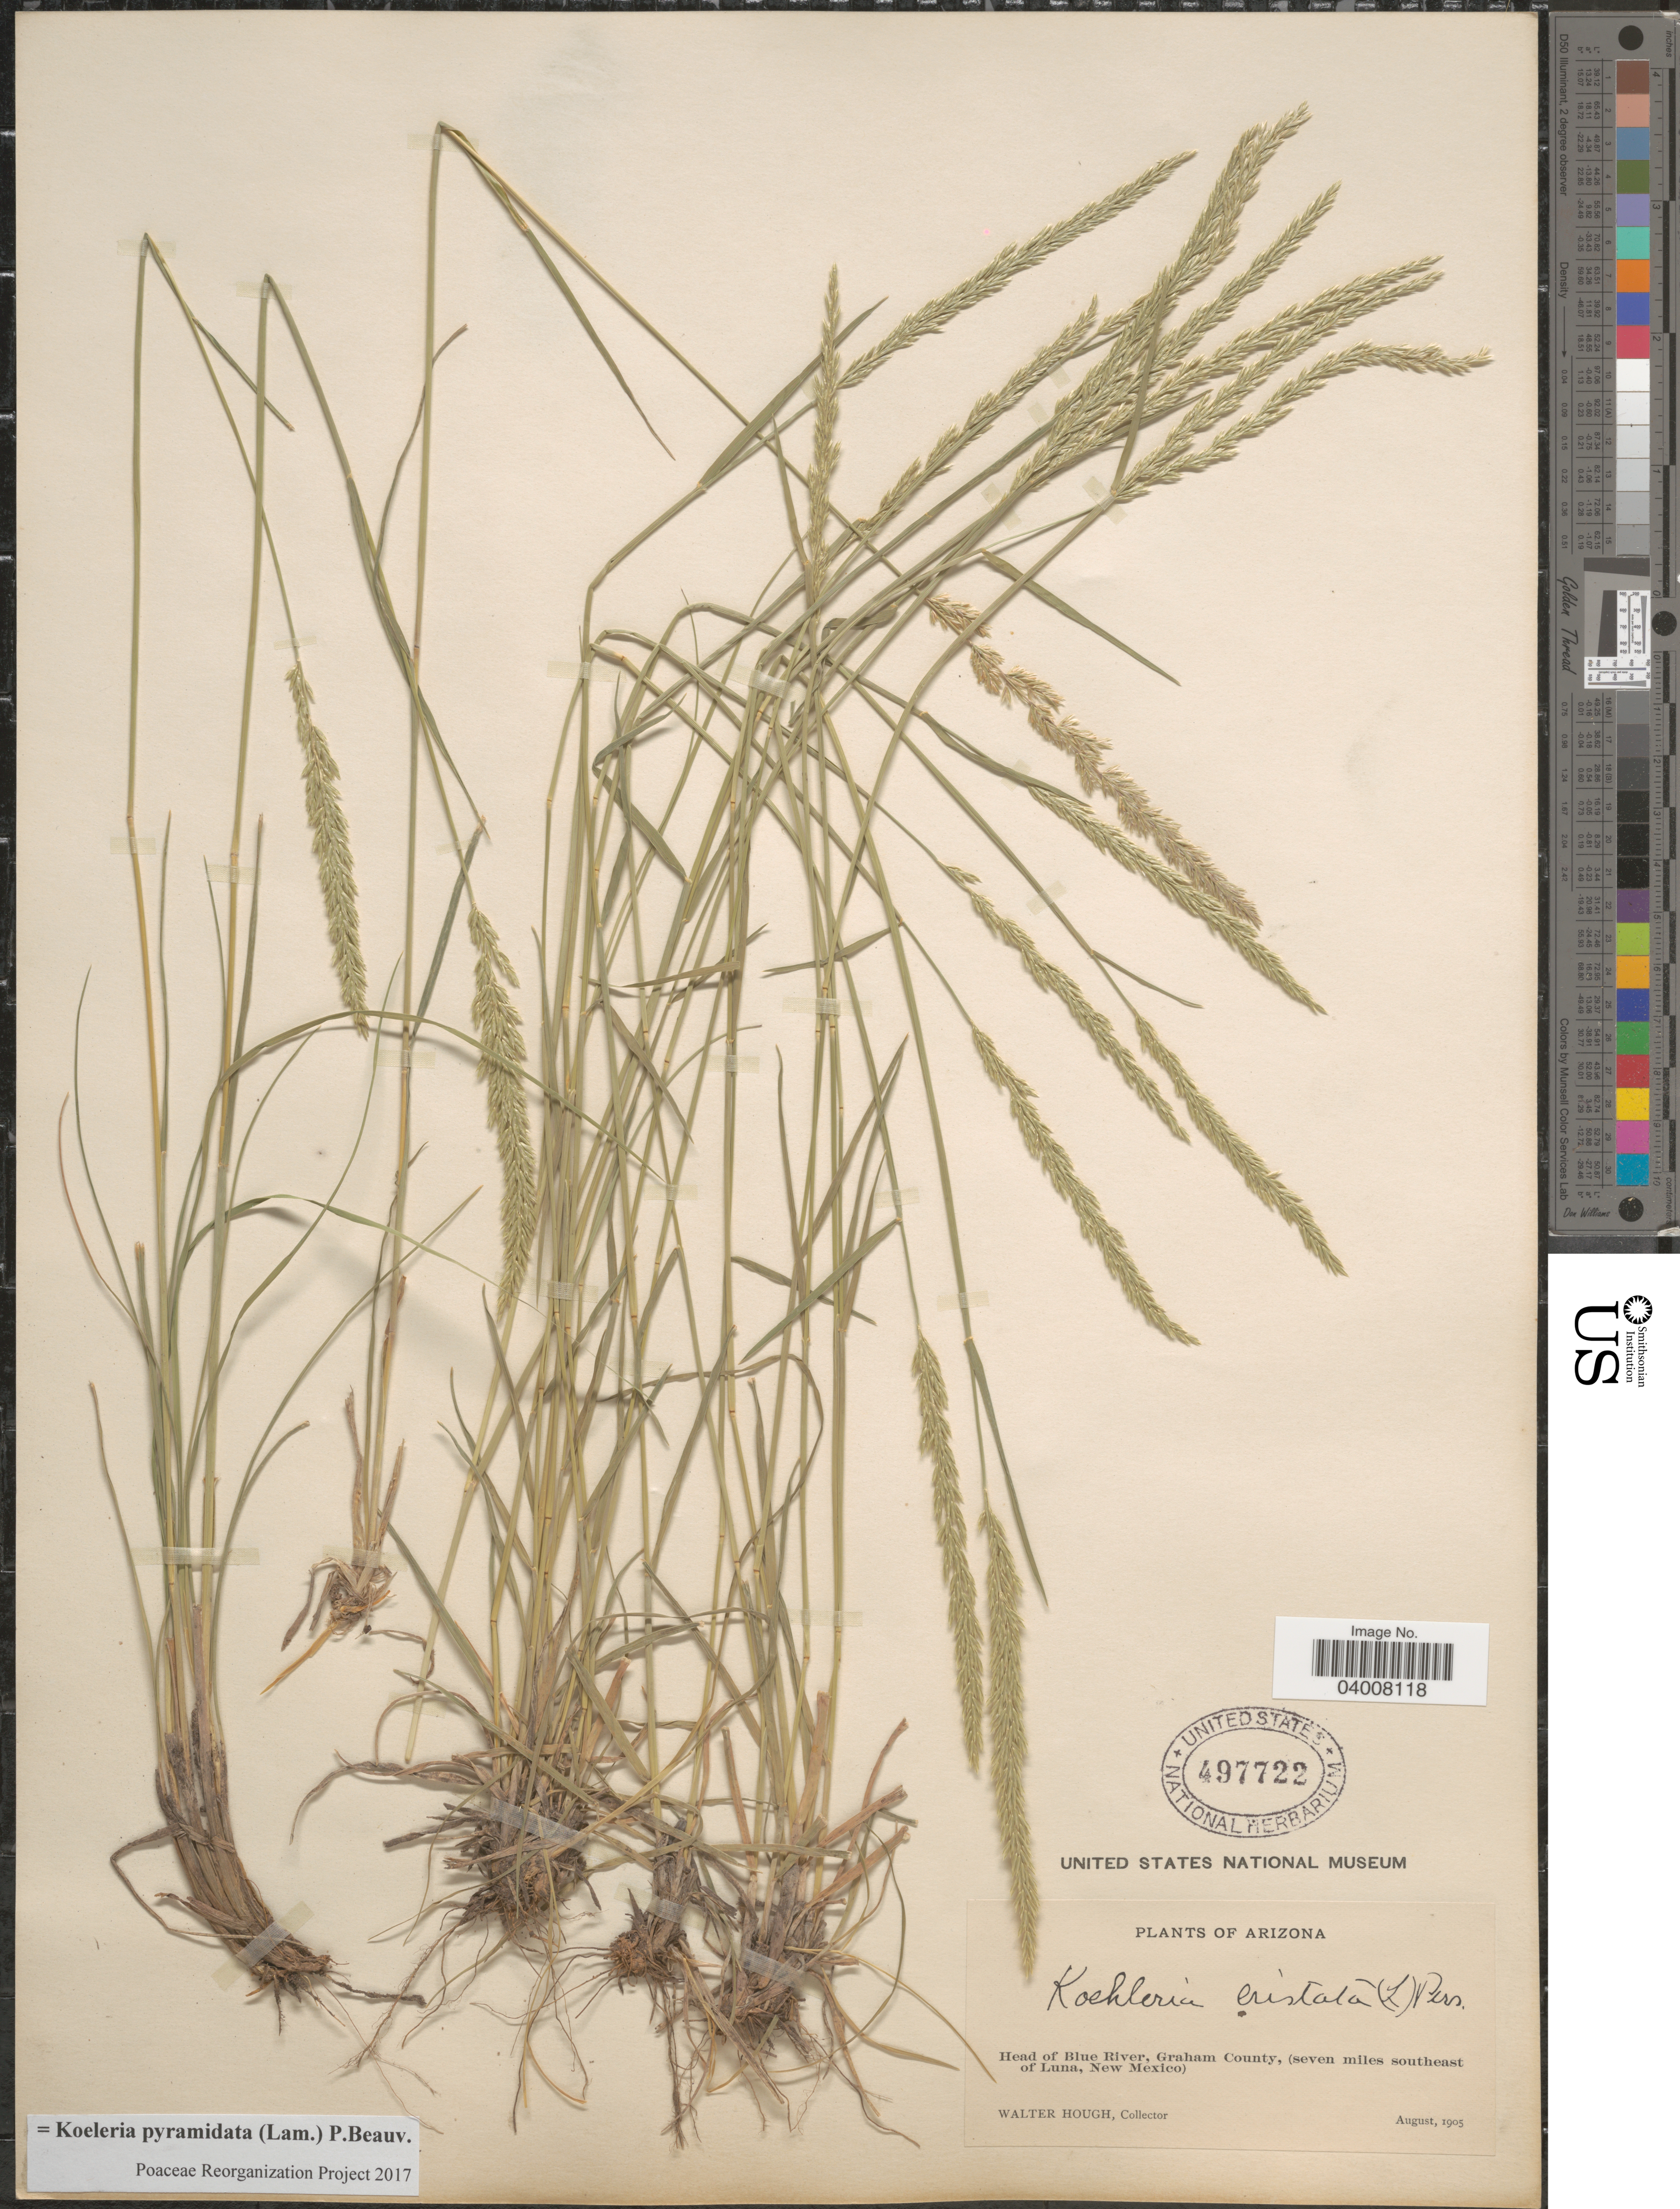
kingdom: Plantae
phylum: Tracheophyta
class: Liliopsida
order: Poales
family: Poaceae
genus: Koeleria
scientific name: Koeleria pyramidata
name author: (Lam.) P. Beauv.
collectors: W. Hough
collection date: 1905-08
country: United States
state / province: Arizona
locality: Head of Blue River, Graham County, (seven miles southeast of Luna, New Mexico).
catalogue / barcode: US 497722